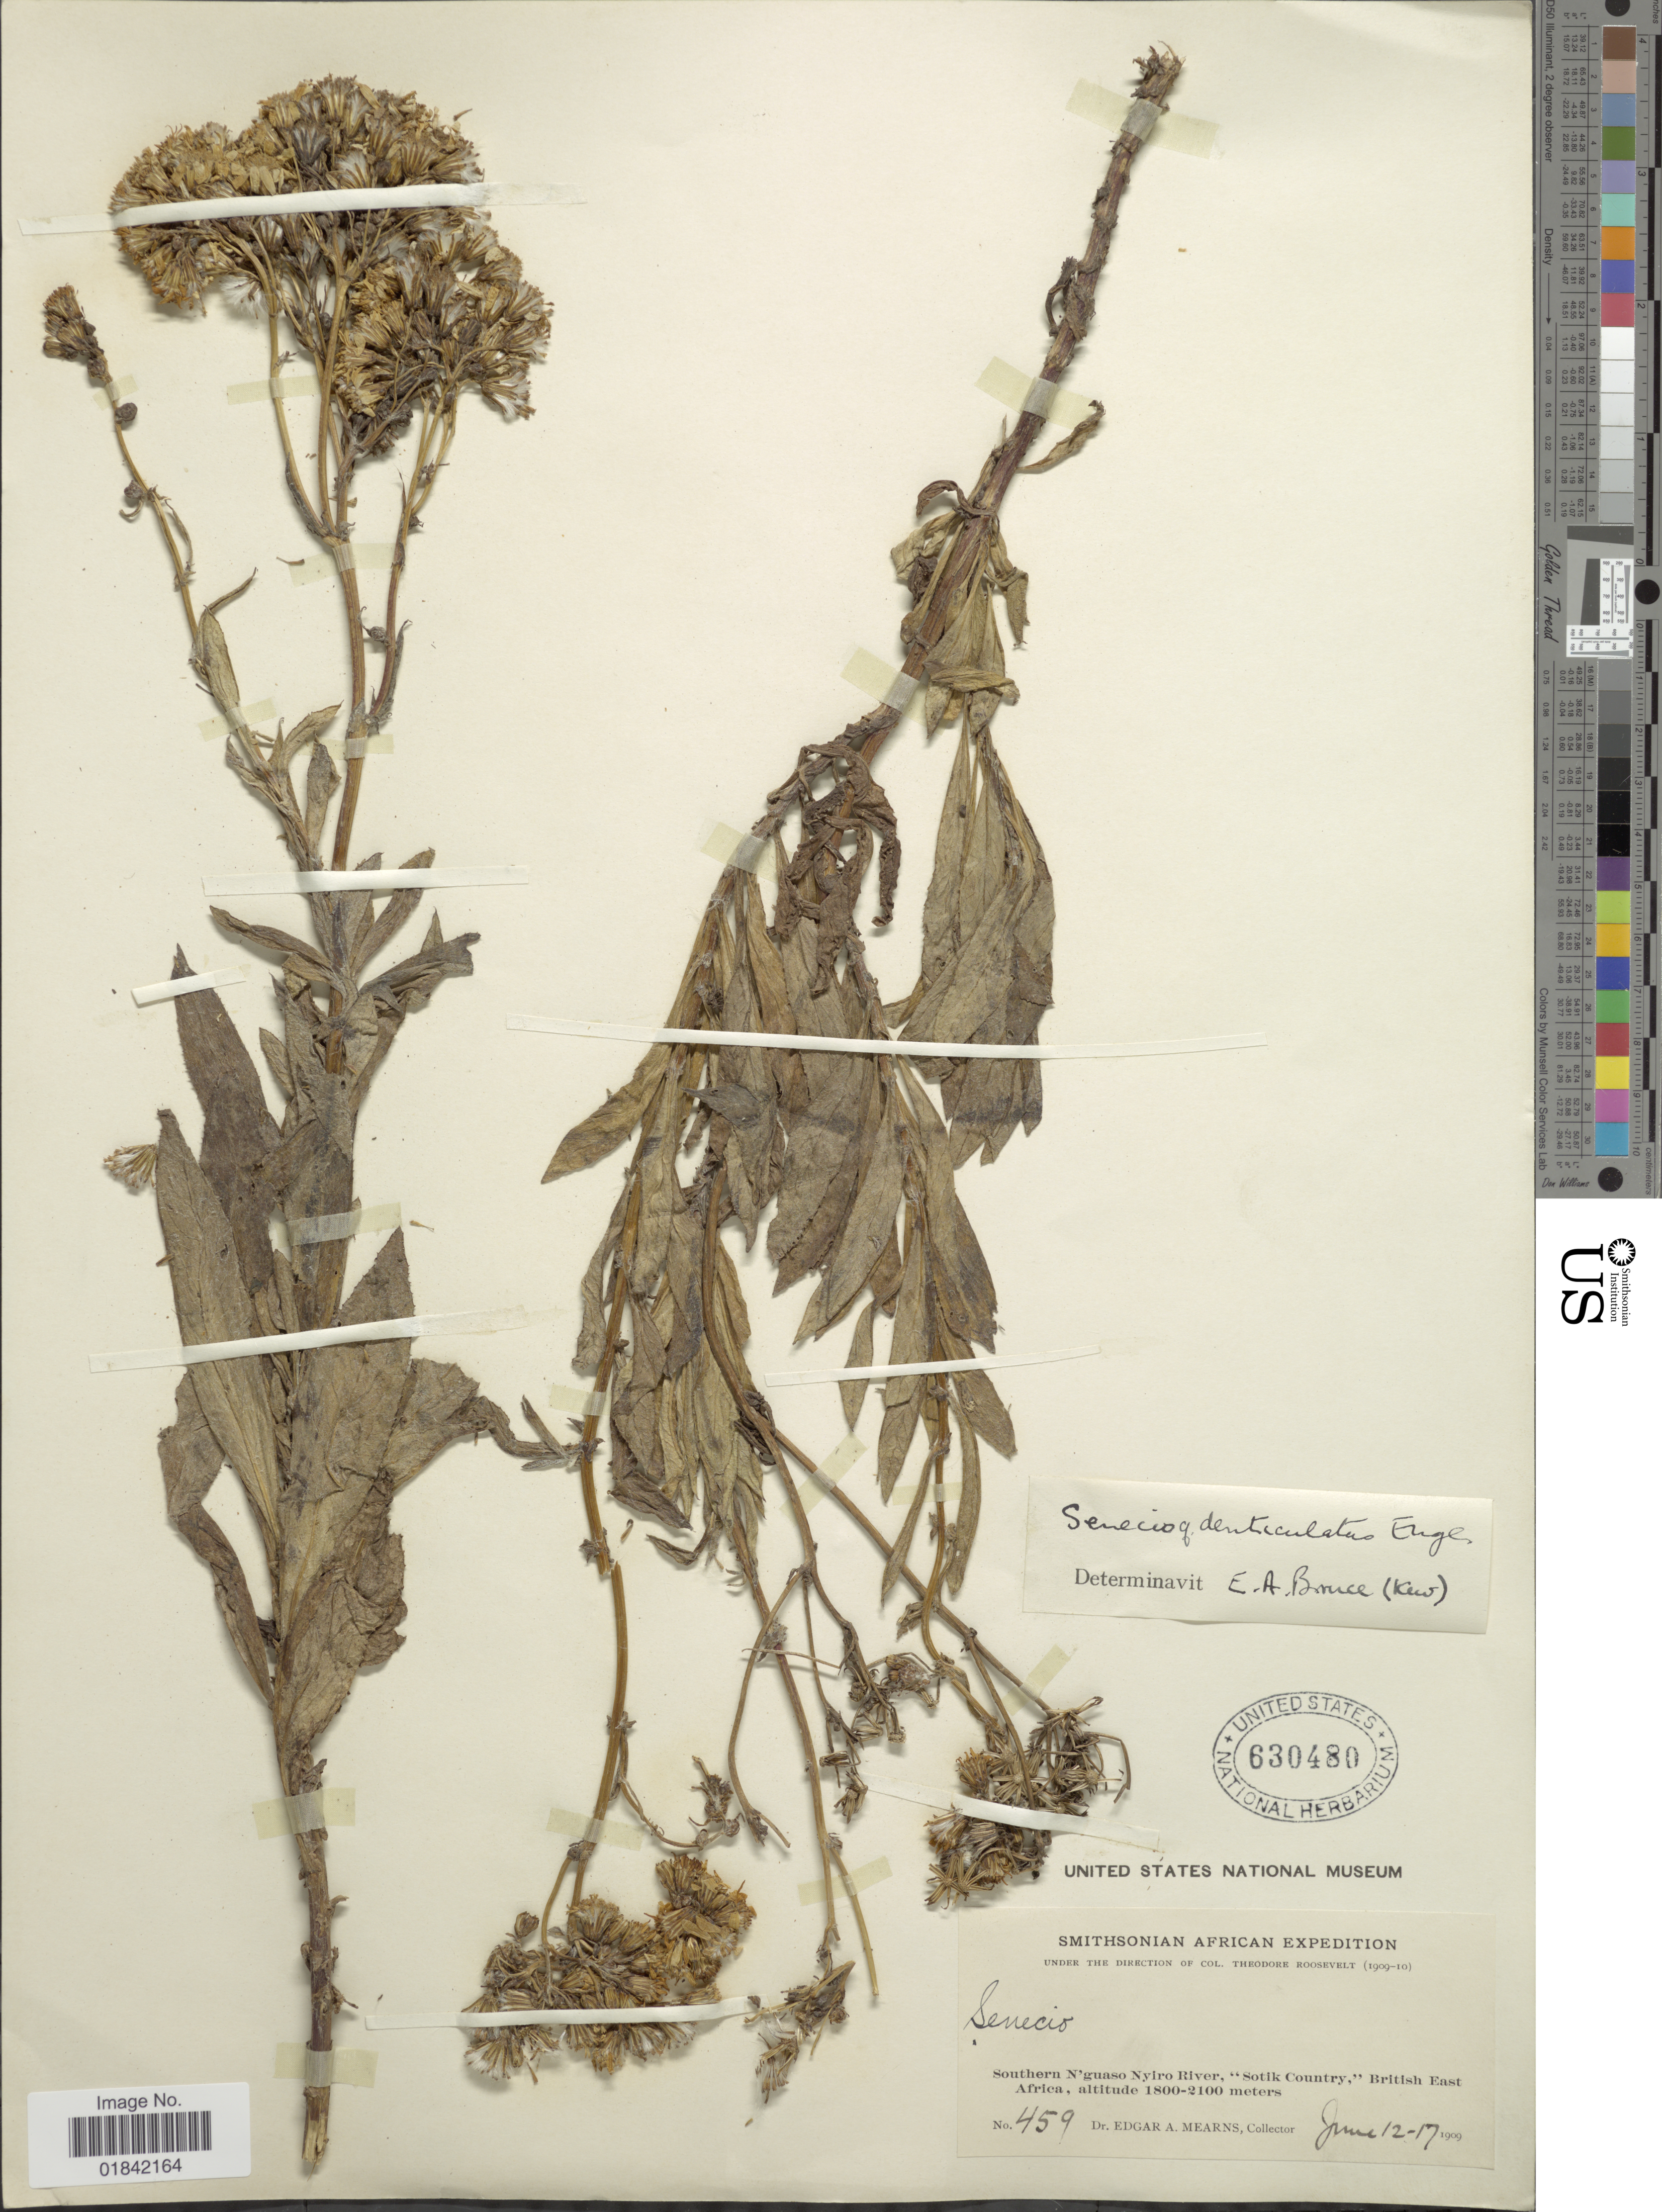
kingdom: Plantae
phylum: Tracheophyta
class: Magnoliopsida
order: Asterales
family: Asteraceae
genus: Senecio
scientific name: Senecio denticulatus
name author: (Hook. & Arn.) DC.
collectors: E. A. Mearns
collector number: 459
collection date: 1909-06-12/1909-06-17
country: Kenya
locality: Southern N'guaso Nyiro River, "Sotik Country," British East Africa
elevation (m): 1800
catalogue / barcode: US 630480